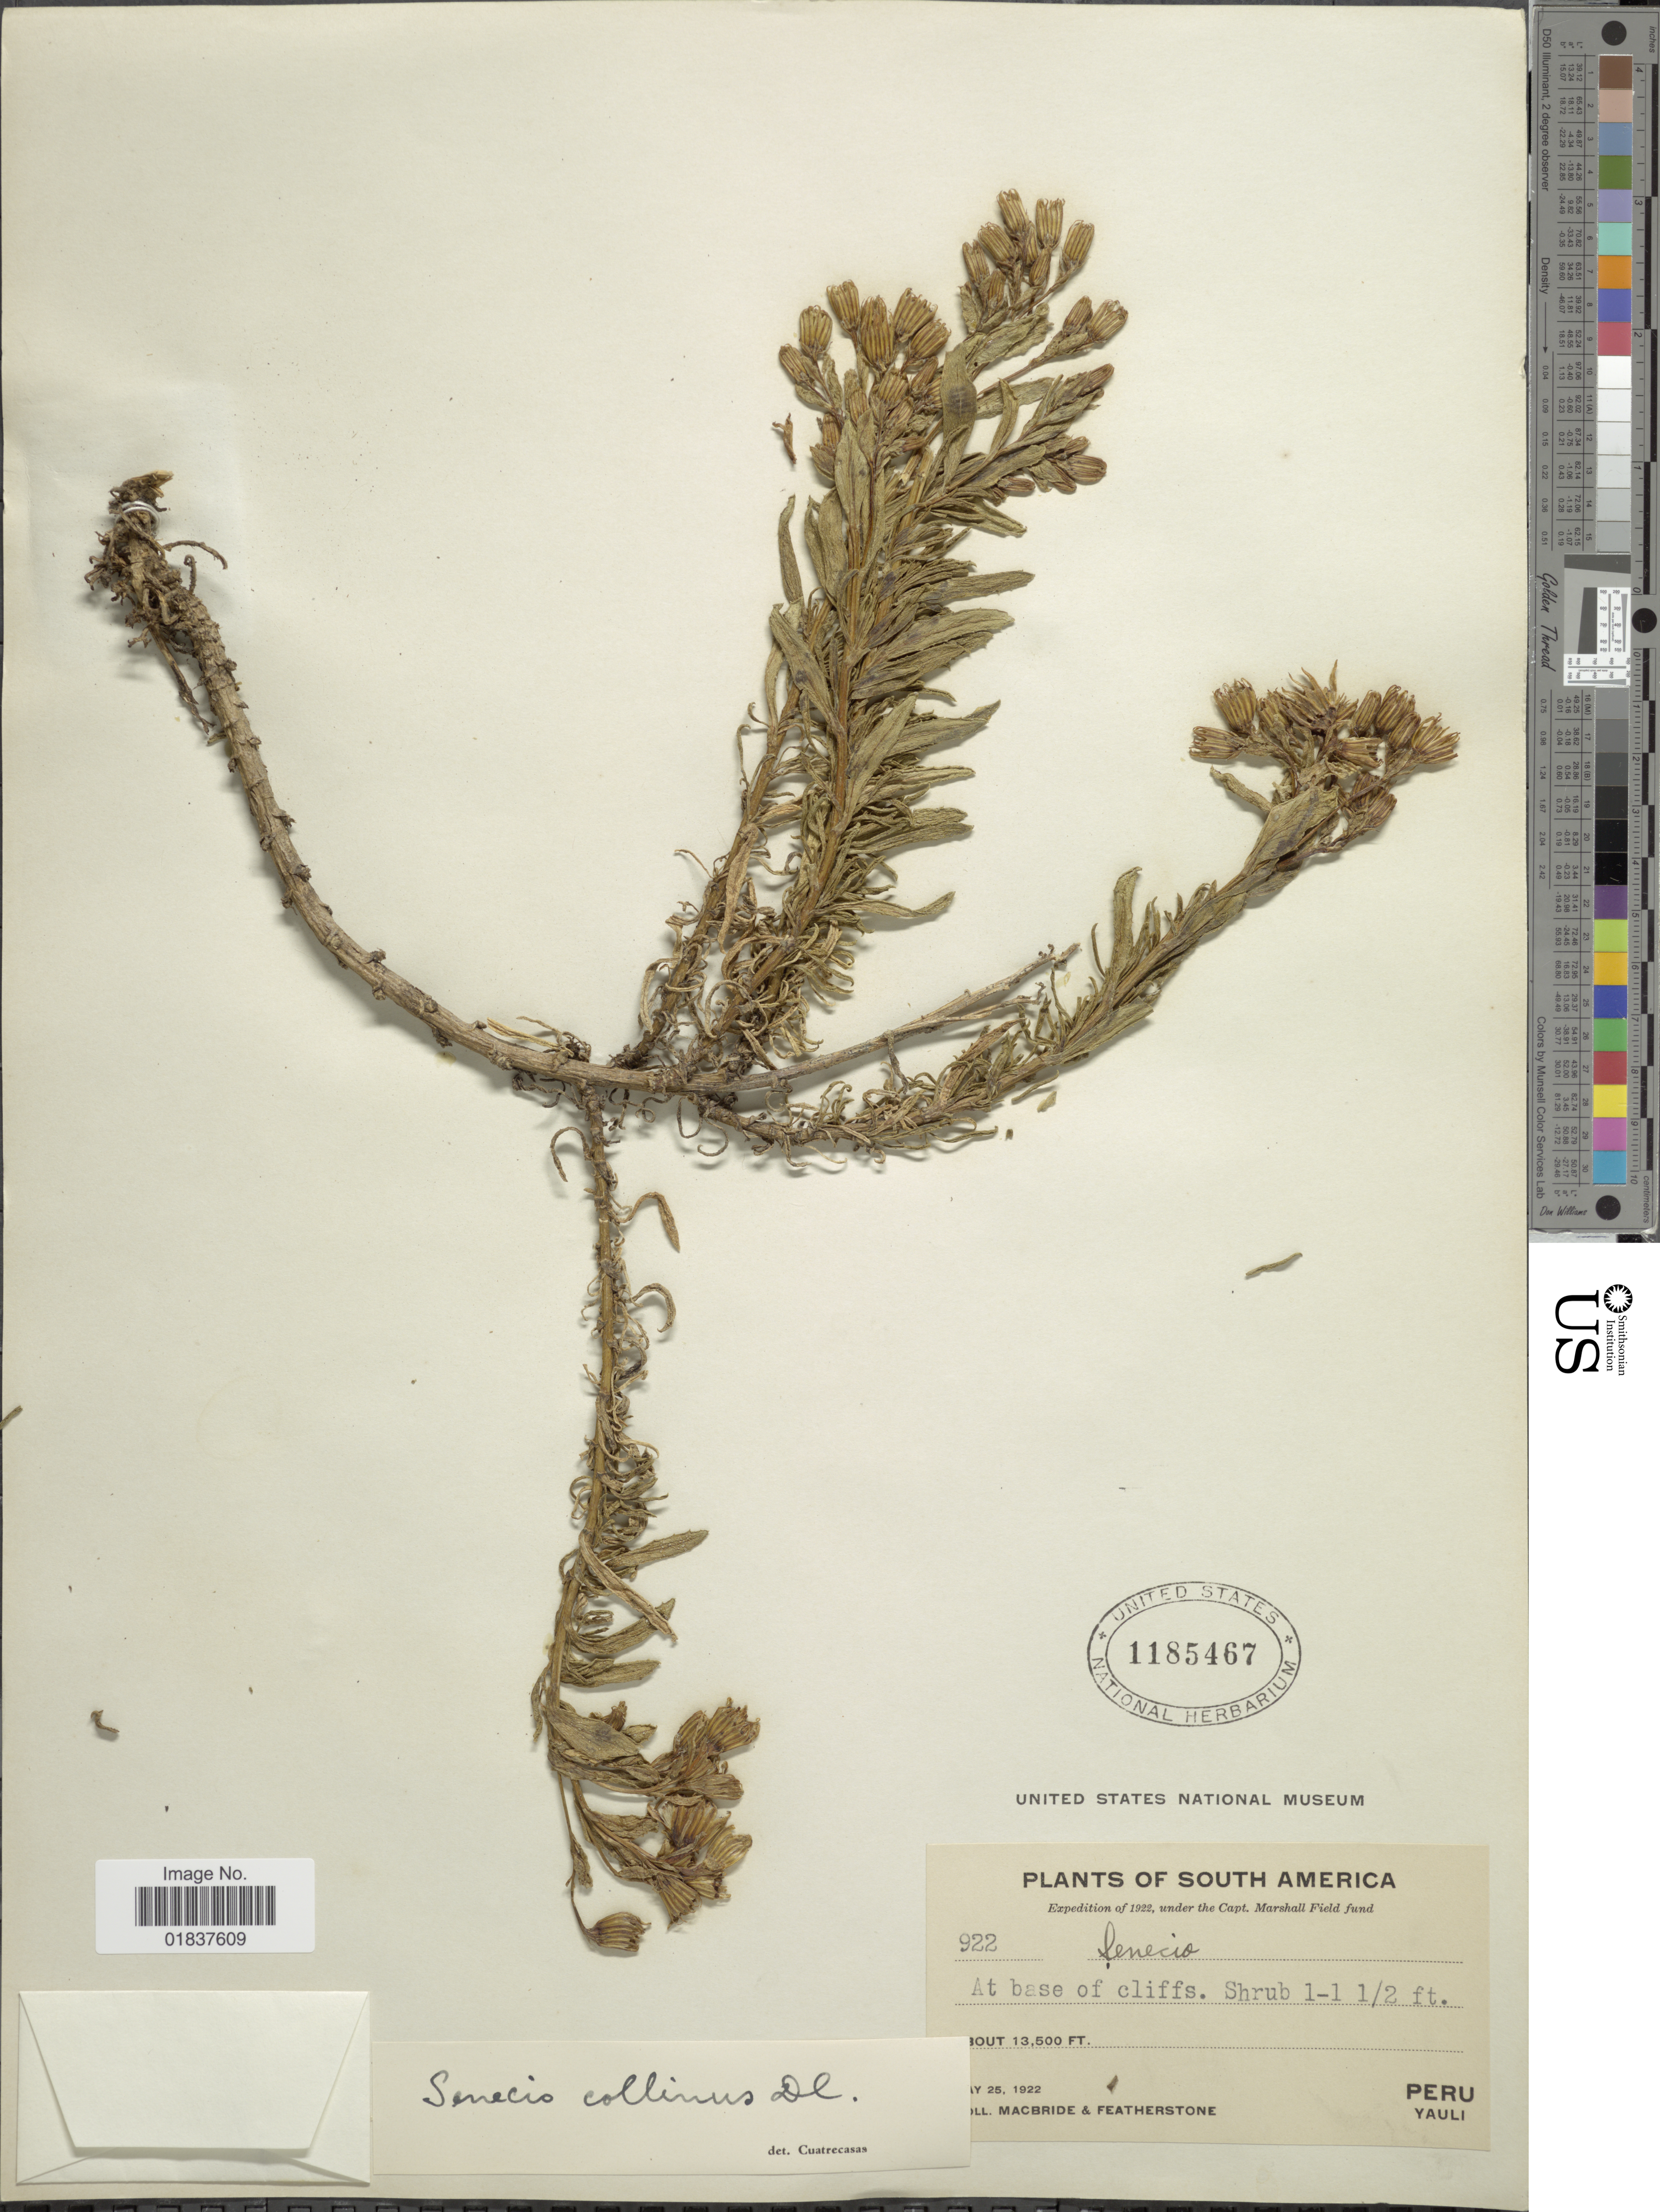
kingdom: Plantae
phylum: Tracheophyta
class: Magnoliopsida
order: Asterales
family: Asteraceae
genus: Senecio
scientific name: Senecio collinus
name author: DC.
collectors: J. F. Macbride & -. Featherstone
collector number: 922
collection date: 1922-05-25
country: Peru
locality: Yauli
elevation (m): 4115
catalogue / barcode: US 1185467